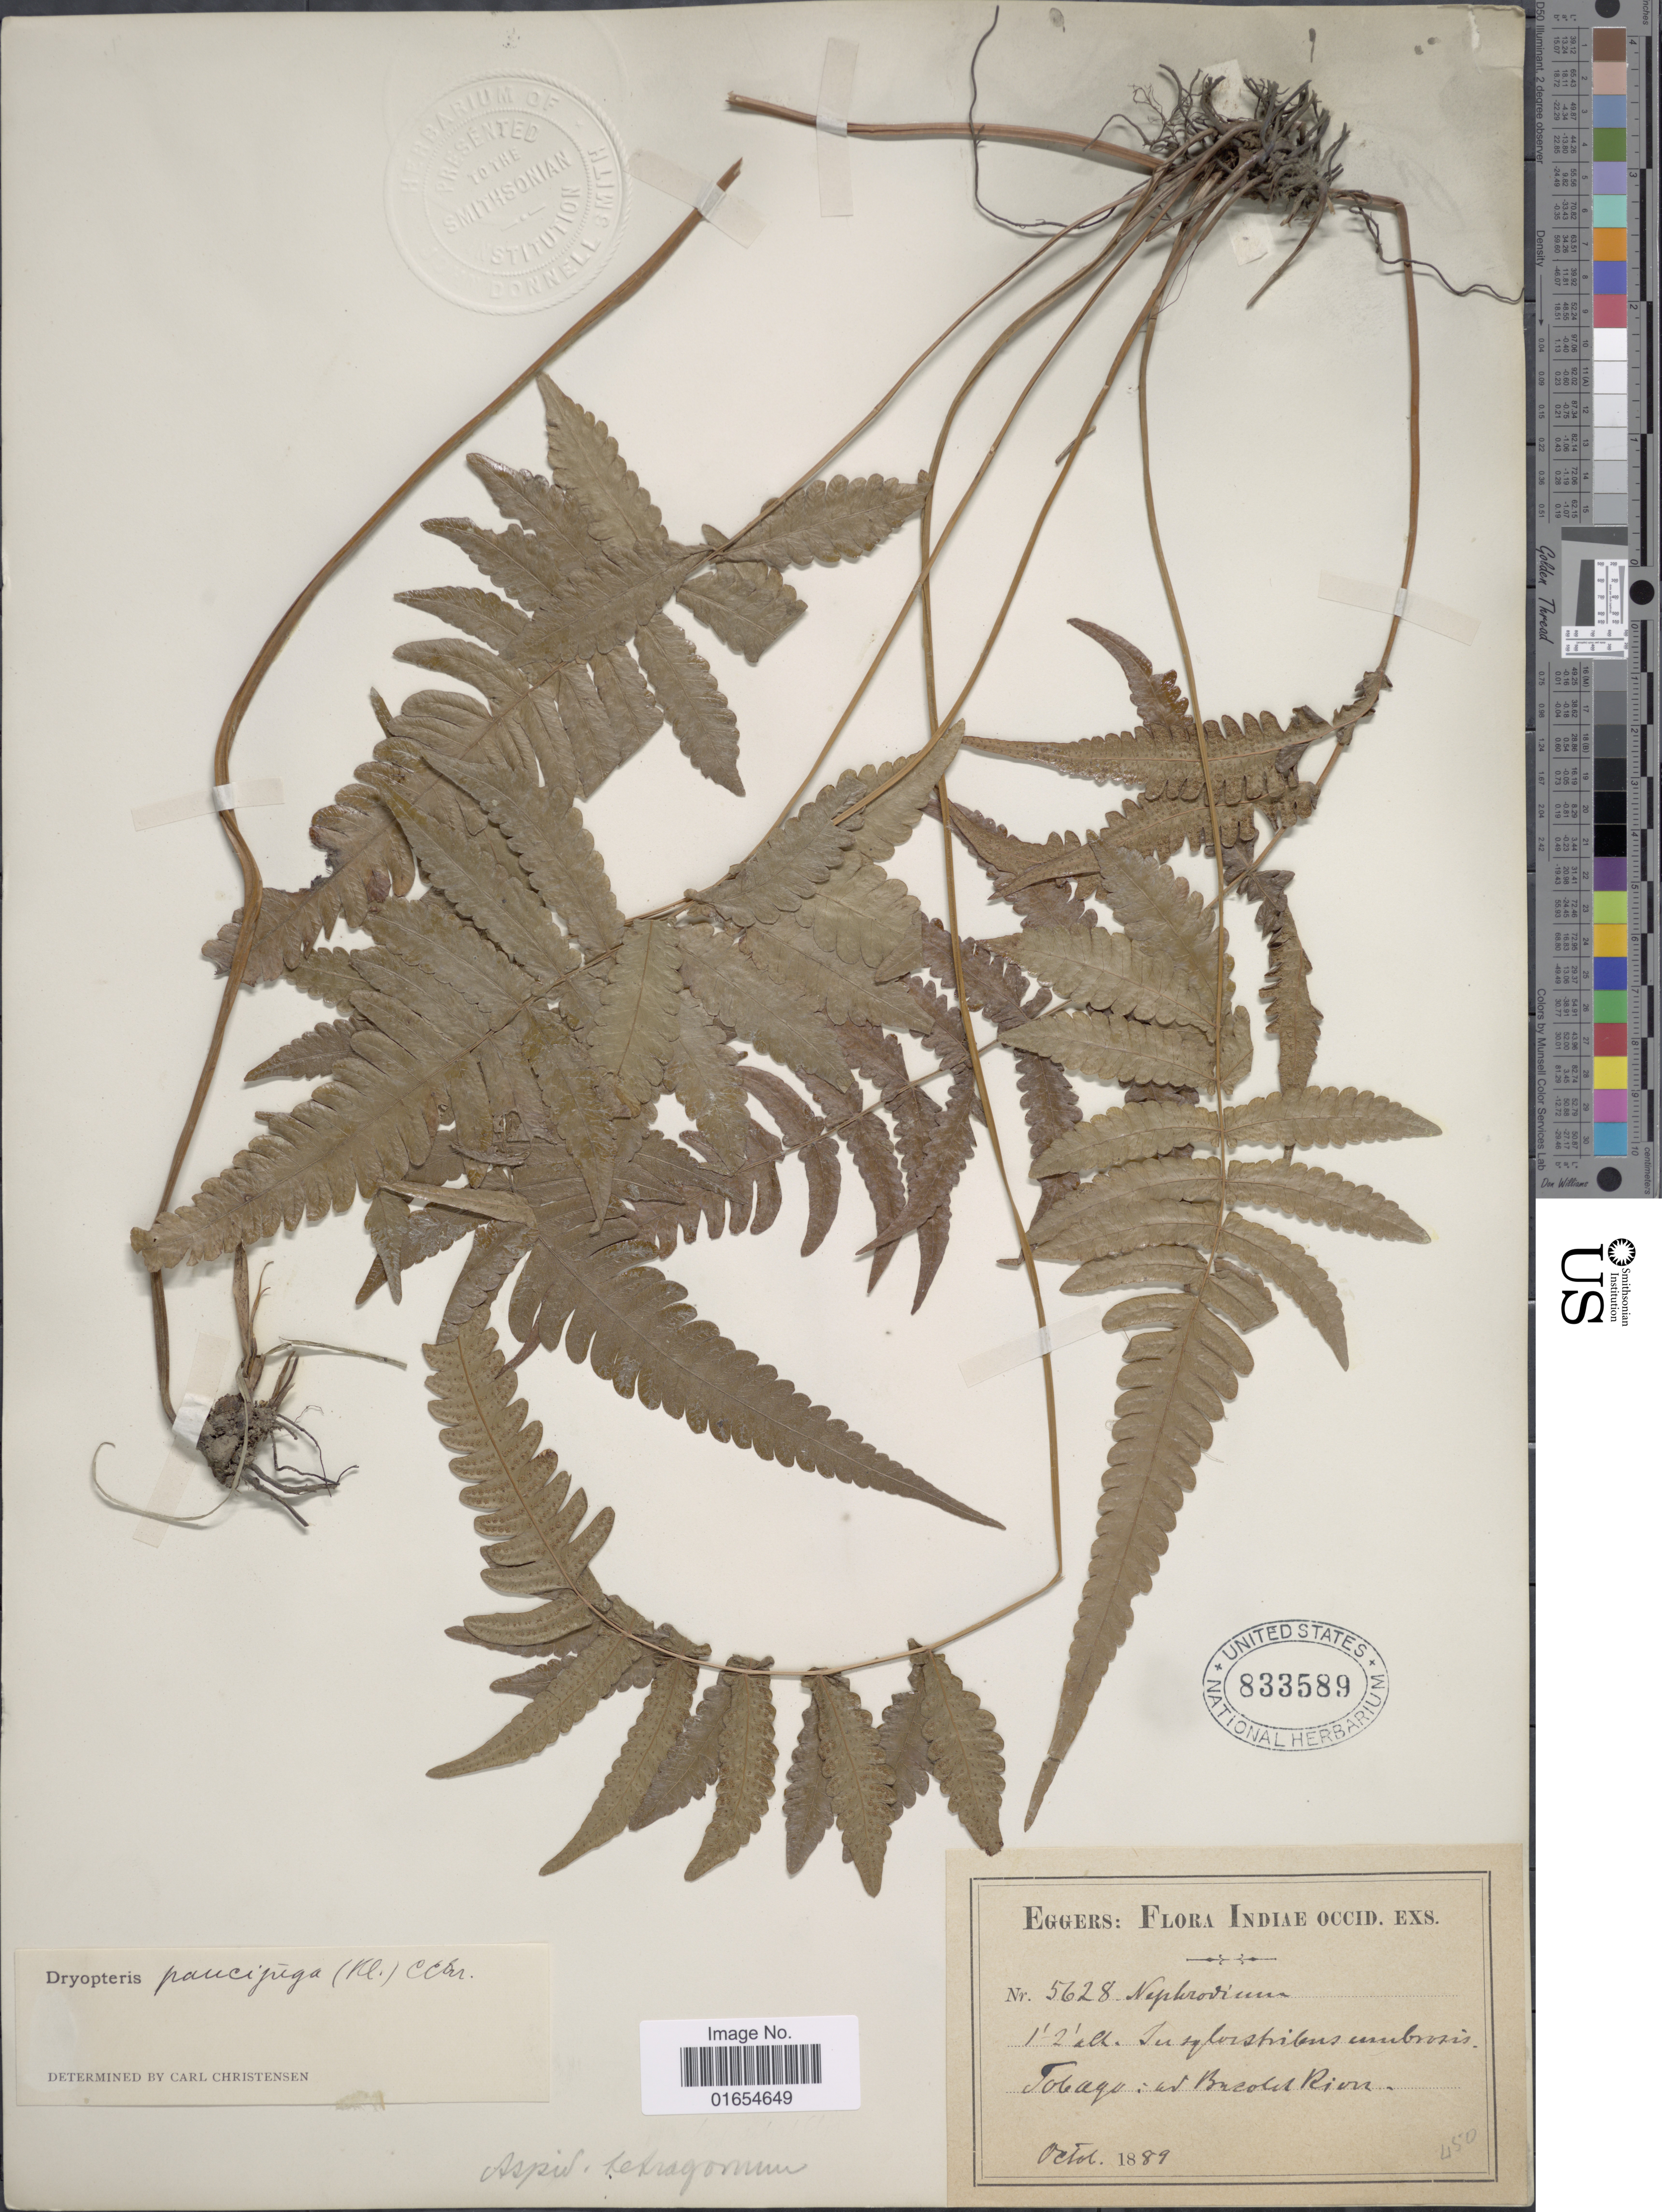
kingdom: Plantae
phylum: Tracheophyta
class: Polypodiopsida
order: Polypodiales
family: Thelypteridaceae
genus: Goniopteris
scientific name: Goniopteris paucijuga (Klotzsch) comb. nov., ined 2015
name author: (Klotzsch)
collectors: -. Eggers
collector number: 5628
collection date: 1889-10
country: Trinidad and Tobago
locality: Bacolet River, Tobago.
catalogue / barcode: US 833589